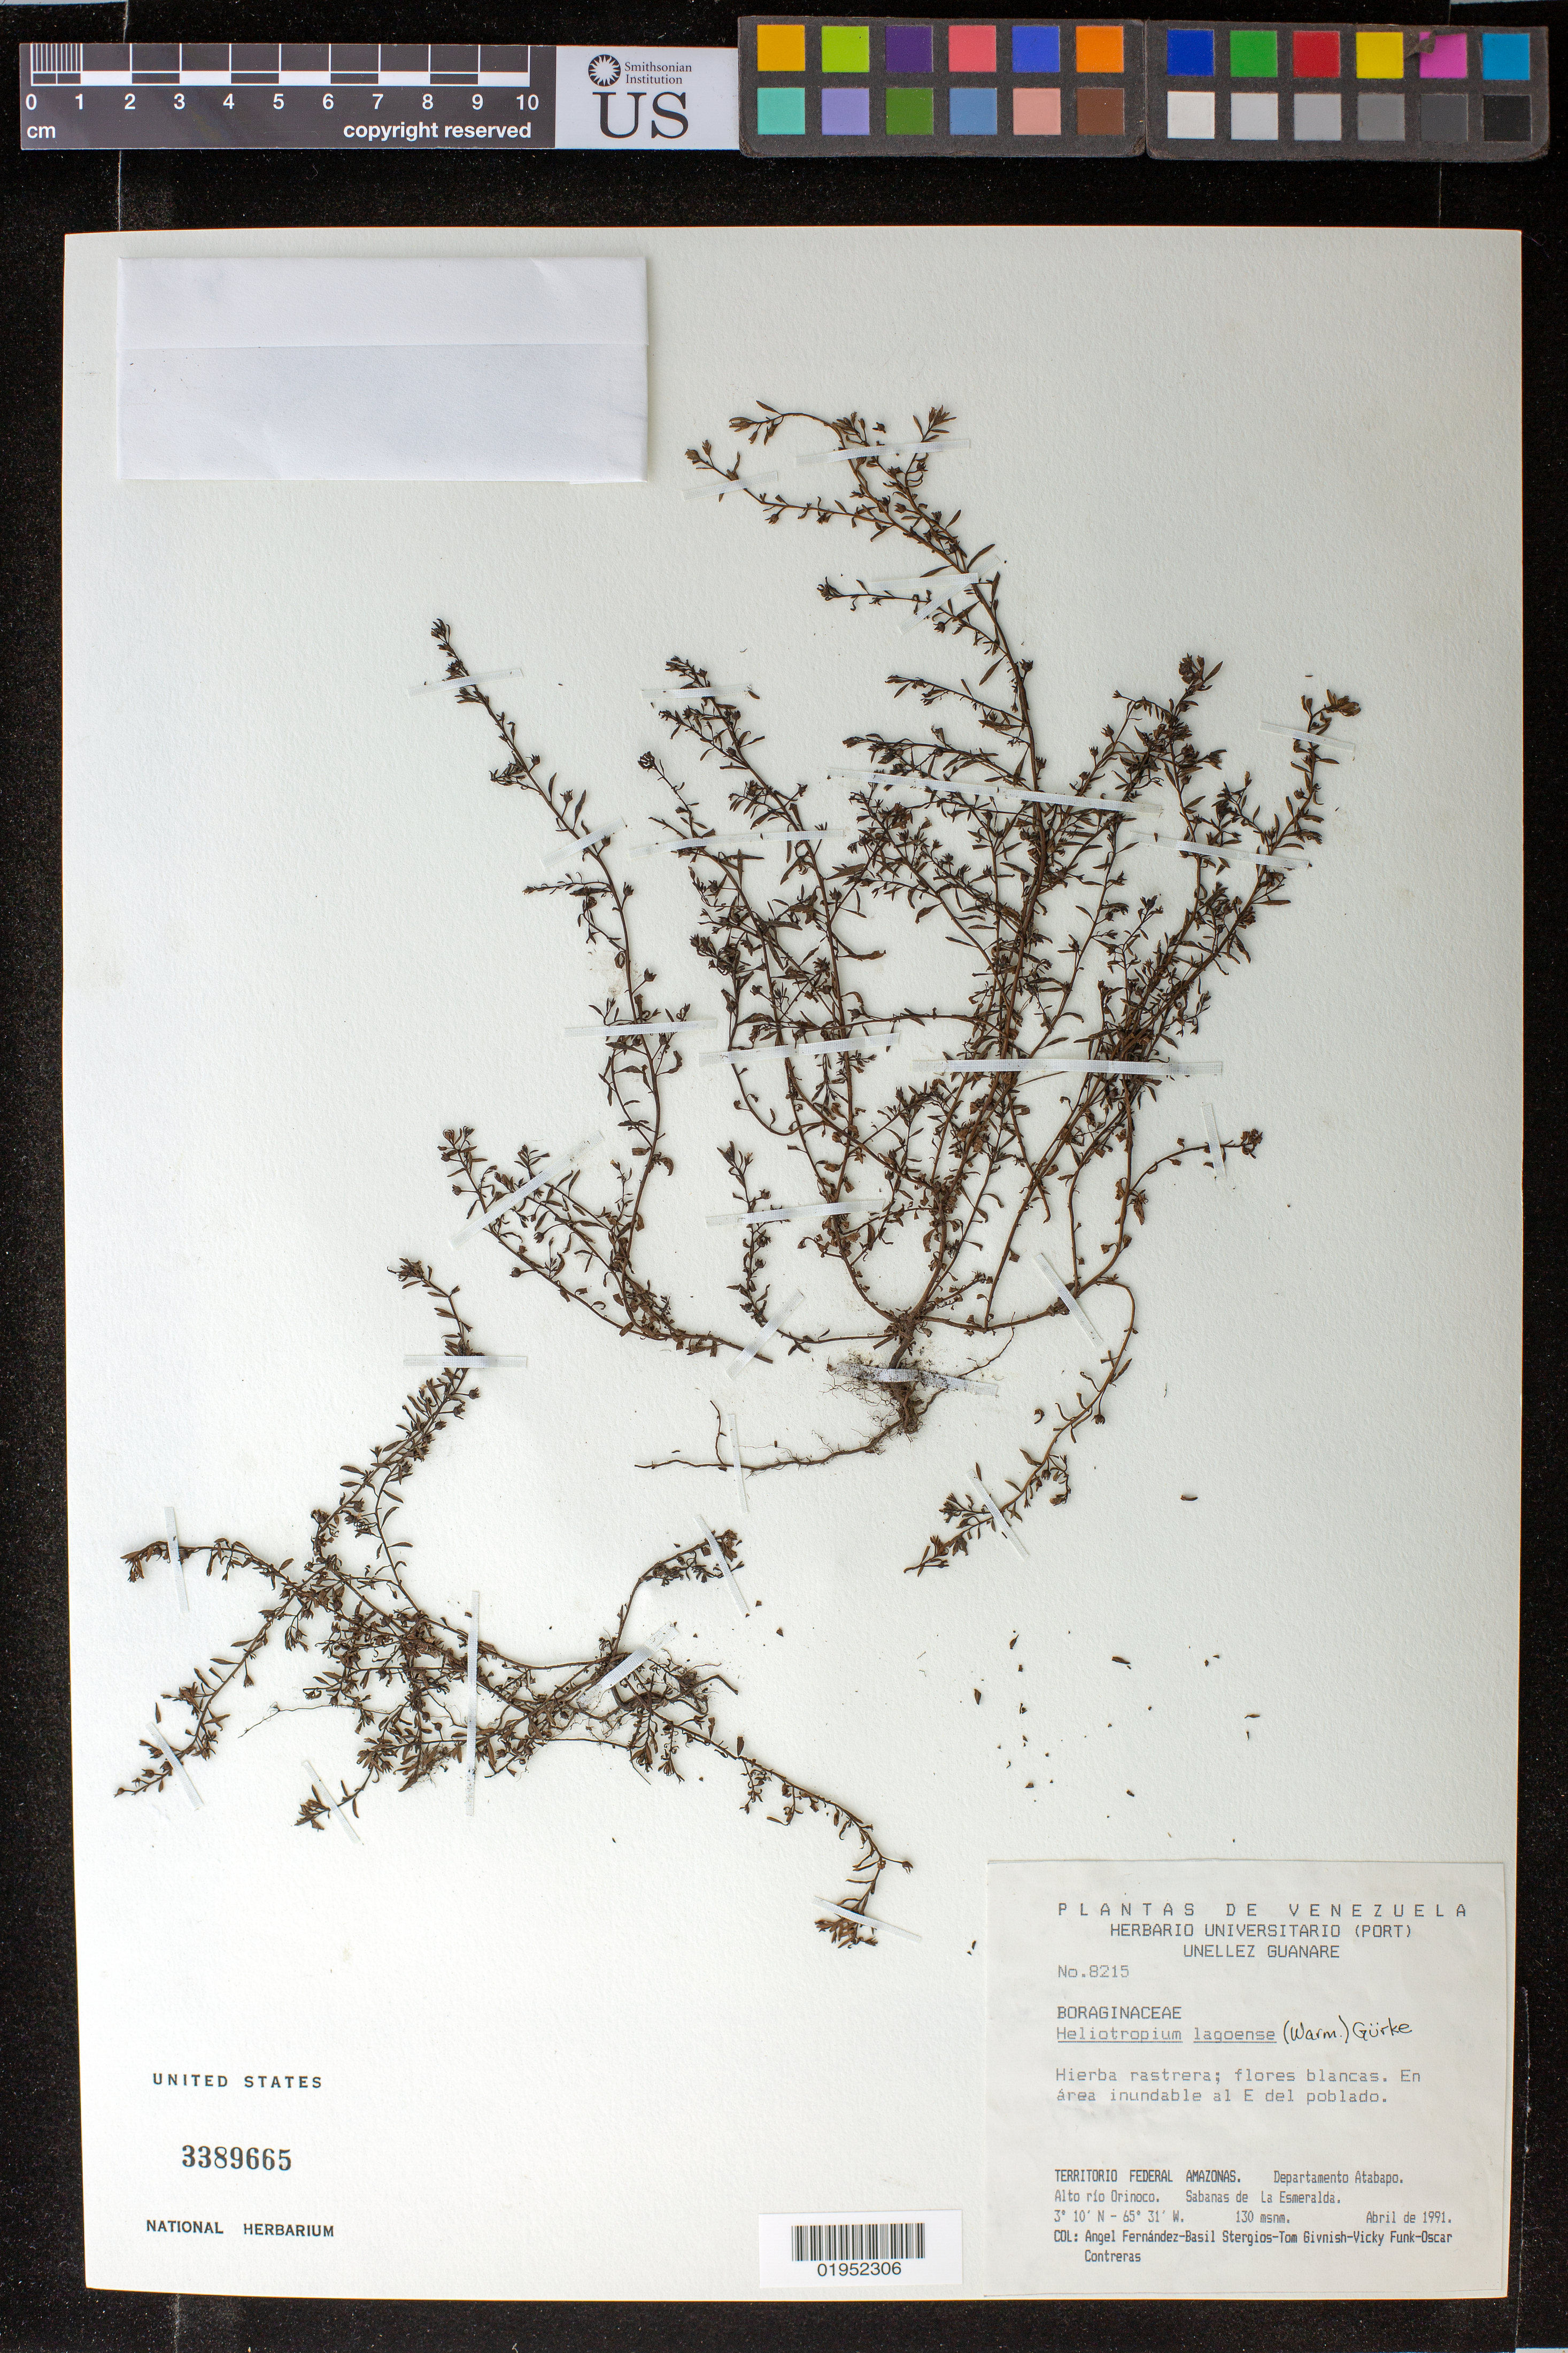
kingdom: Plantae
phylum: Tracheophyta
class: Magnoliopsida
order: Boraginales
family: Heliotropiaceae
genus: Heliotropium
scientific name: Heliotropium lagoense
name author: (Warm.) Gürke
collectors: A. Fernández, B. G. Stergios, T. J. Givnish, V. Funk & O. Contreras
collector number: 8215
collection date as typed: Apr-91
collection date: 1991-04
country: Venezuela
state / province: Amazonas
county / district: Atabapo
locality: Alto rio Orinoco. Sabanas de La Esmeralda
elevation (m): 130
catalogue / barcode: US 3389665